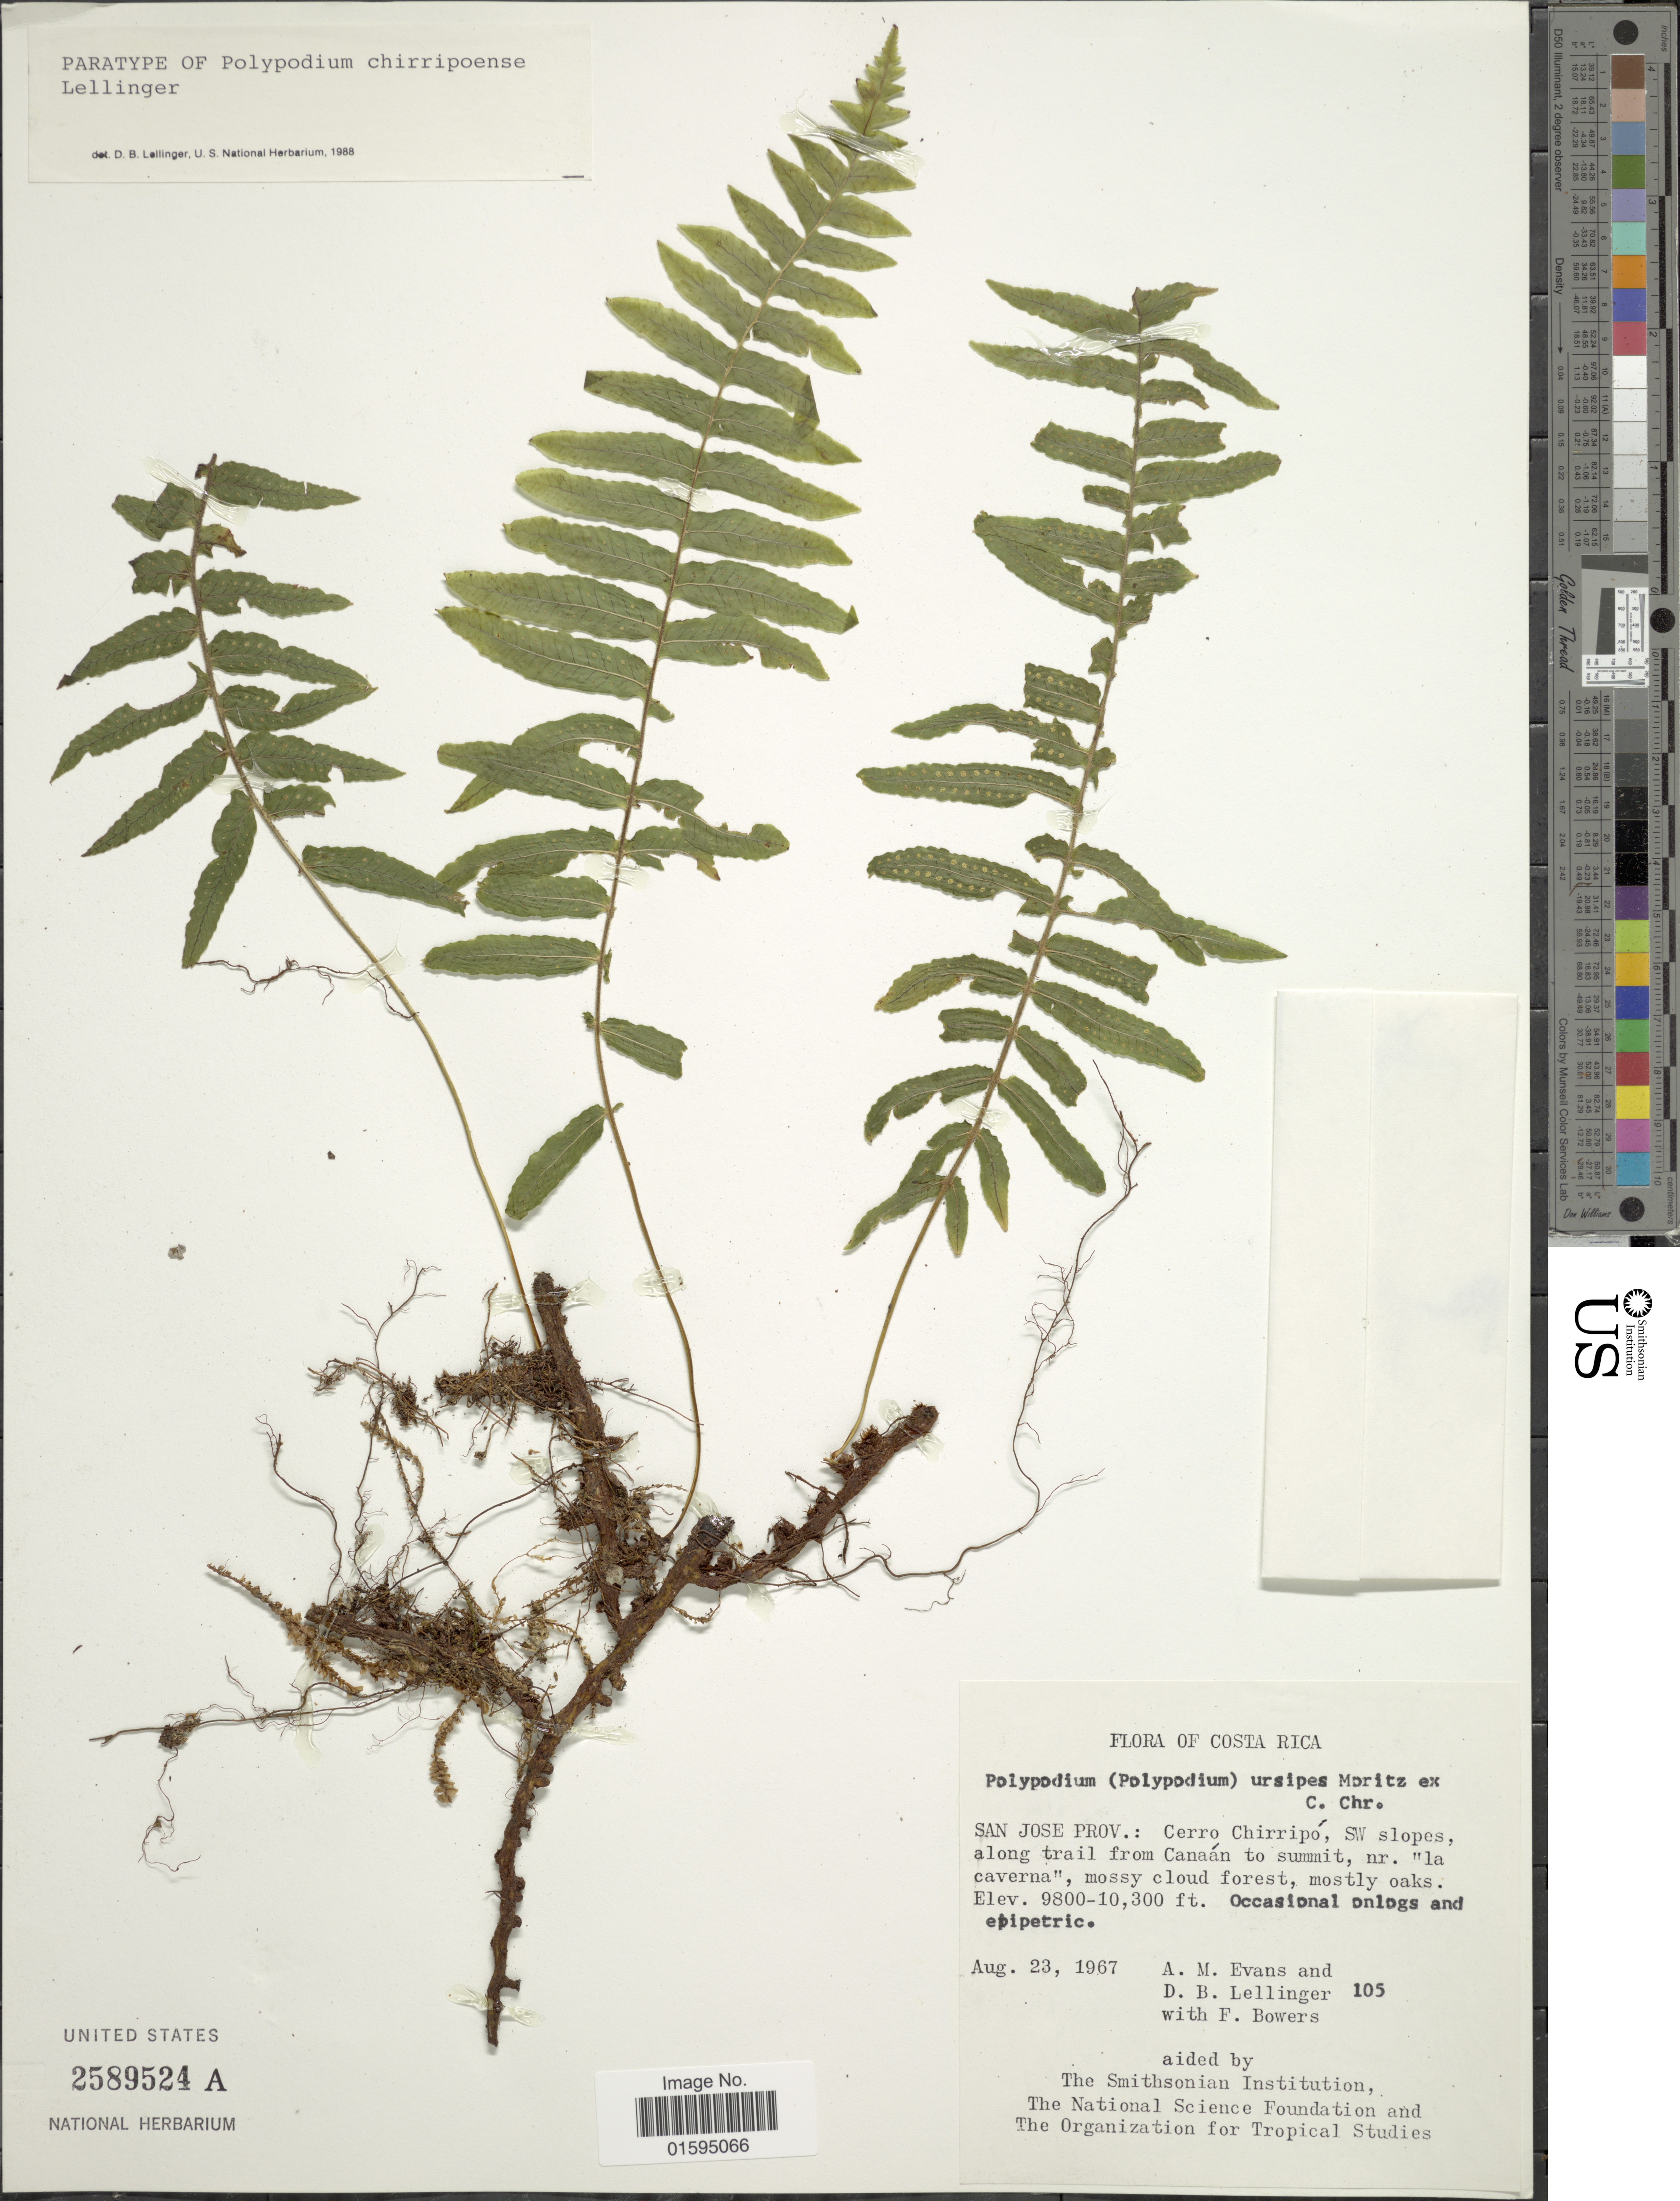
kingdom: Plantae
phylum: Tracheophyta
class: Polypodiopsida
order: Polypodiales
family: Polypodiaceae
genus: Polypodium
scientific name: Polypodium chirripoense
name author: Lellinger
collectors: A. M. Evans, D. B. Lellinger & F. Bowers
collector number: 105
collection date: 1967-08-23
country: Costa Rica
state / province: San José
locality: Cerro Chirripó, SW slopes, along trail from Canaán to summit, nr. "la caverna", mossy cloud forest, mostly oaks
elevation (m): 2987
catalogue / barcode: US 2589524A